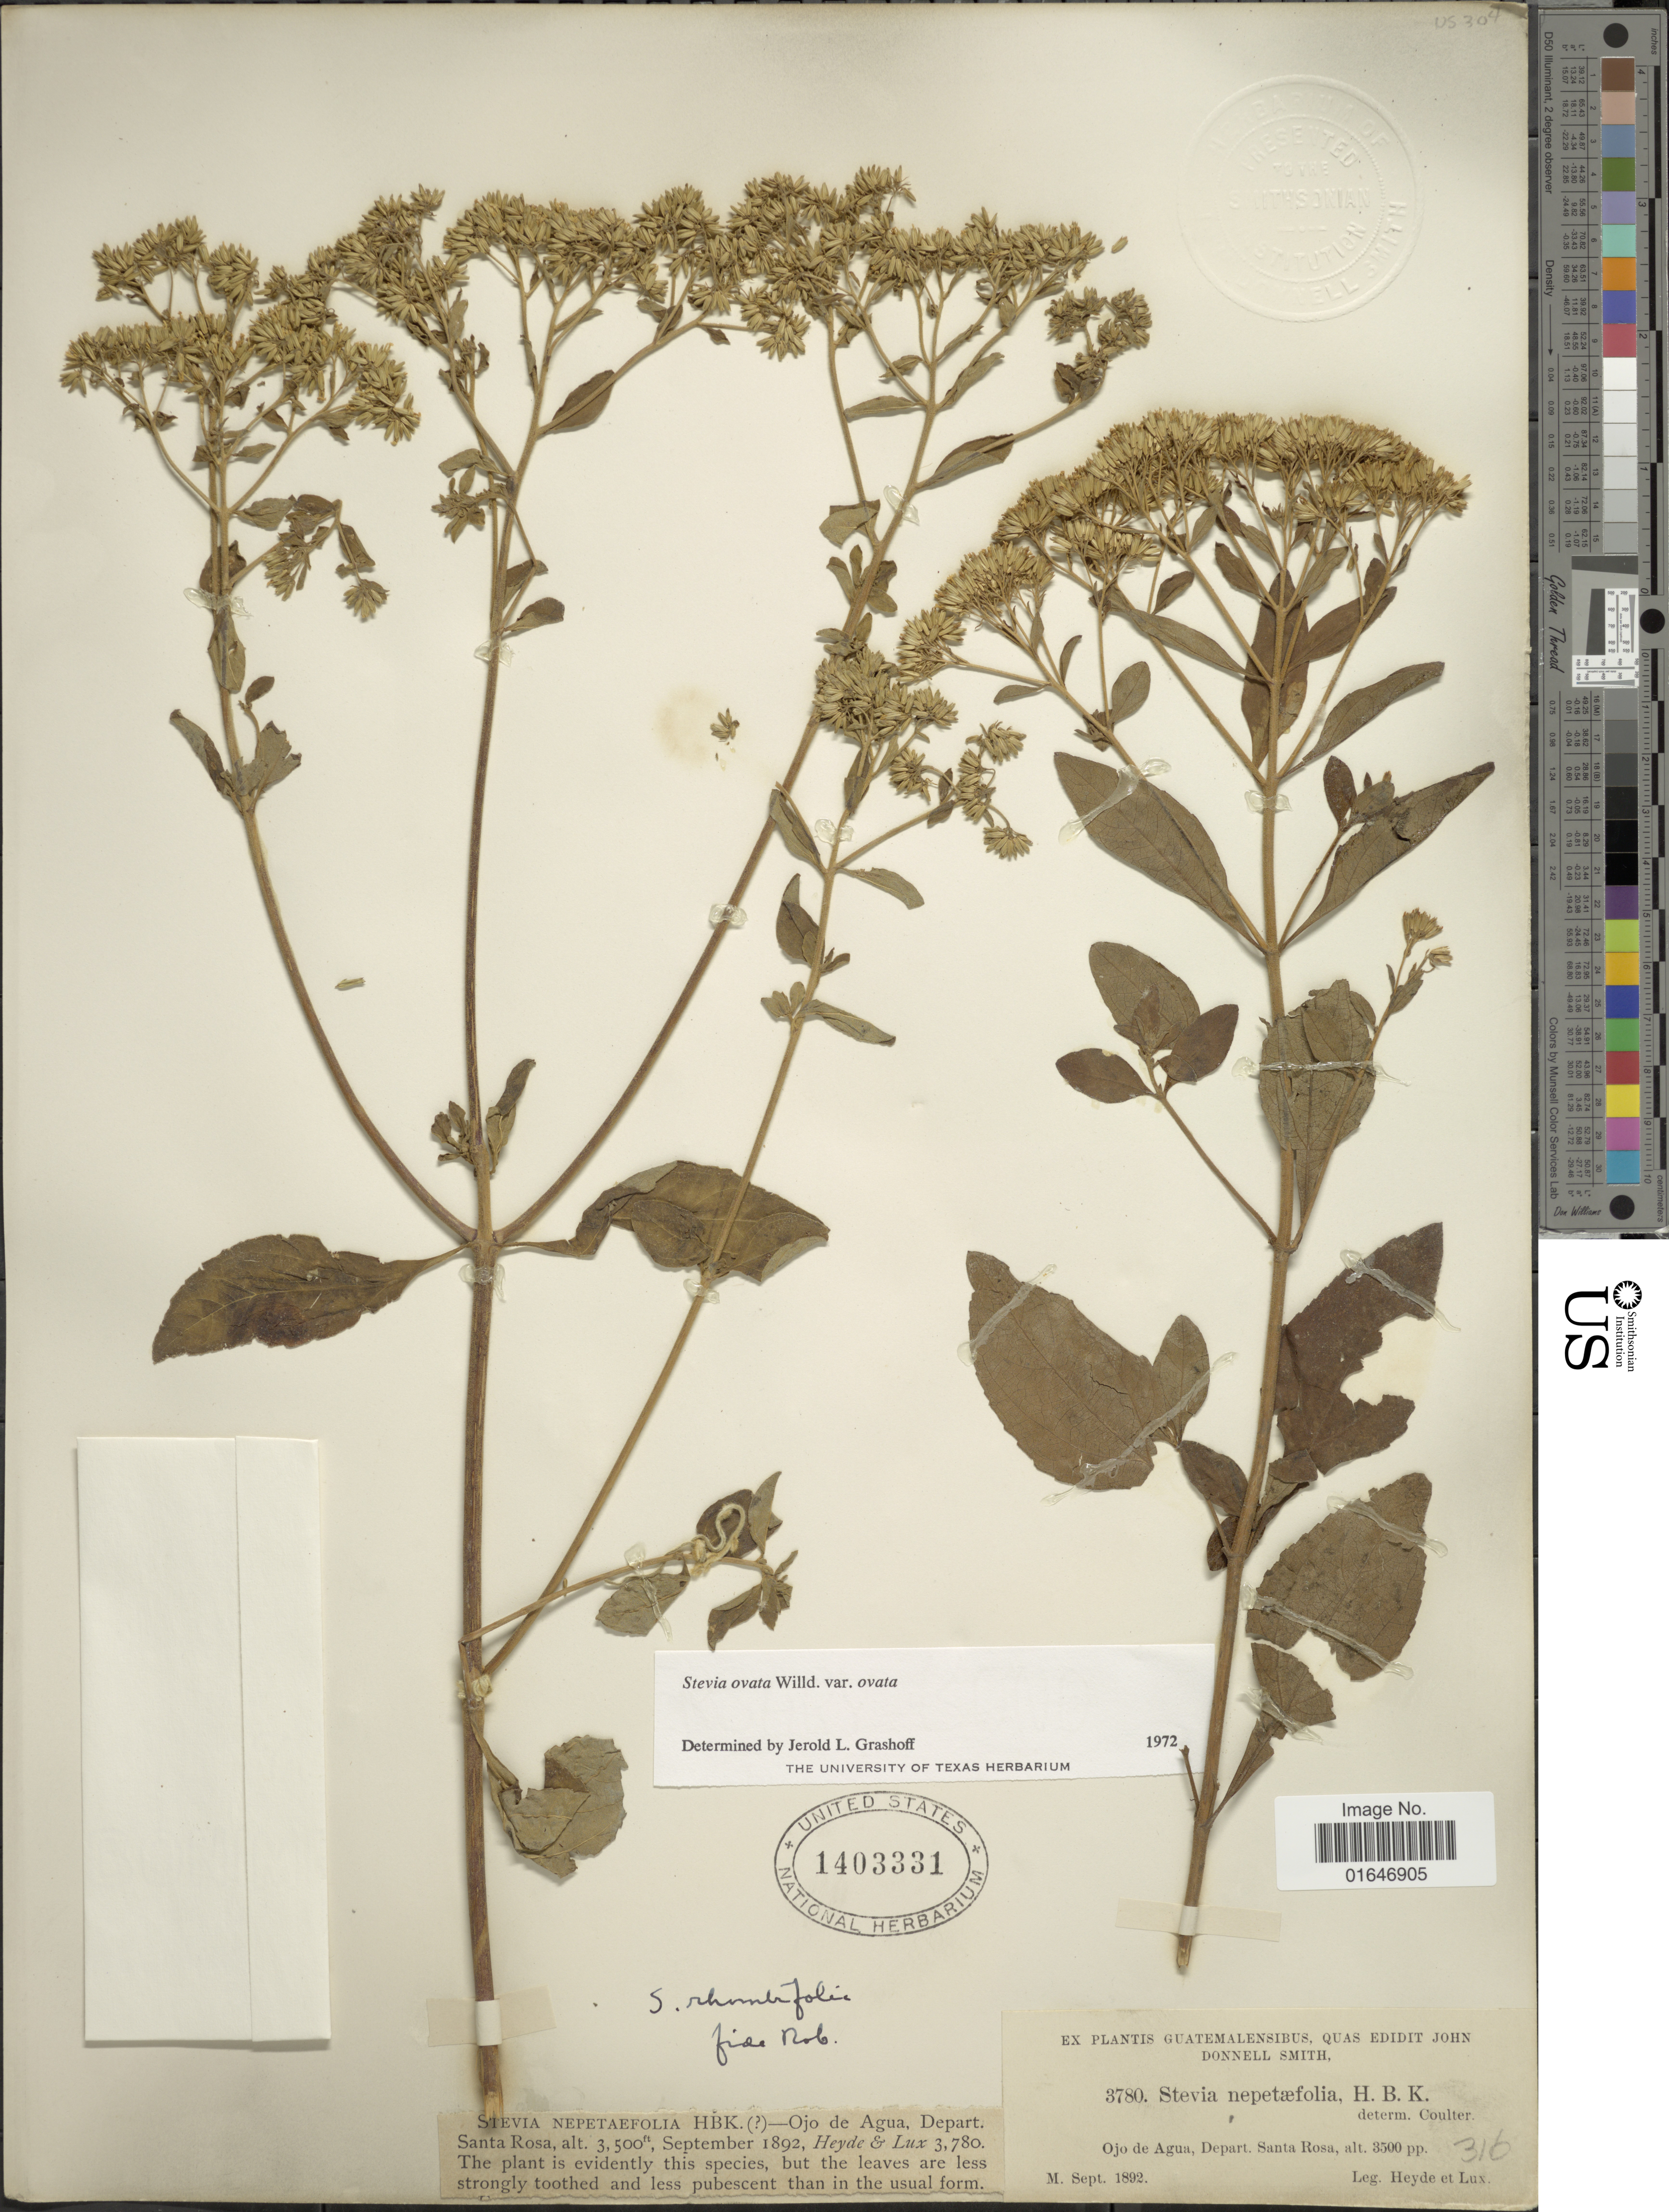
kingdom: Plantae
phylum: Tracheophyta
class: Magnoliopsida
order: Asterales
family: Asteraceae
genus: Stevia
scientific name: Stevia ovata var. ovata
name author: Willd.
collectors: Heyde & Lux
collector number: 316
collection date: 1892-09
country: Guatemala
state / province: Santa Rosa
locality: Ojo de Agua.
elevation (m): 1067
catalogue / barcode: US 1403331